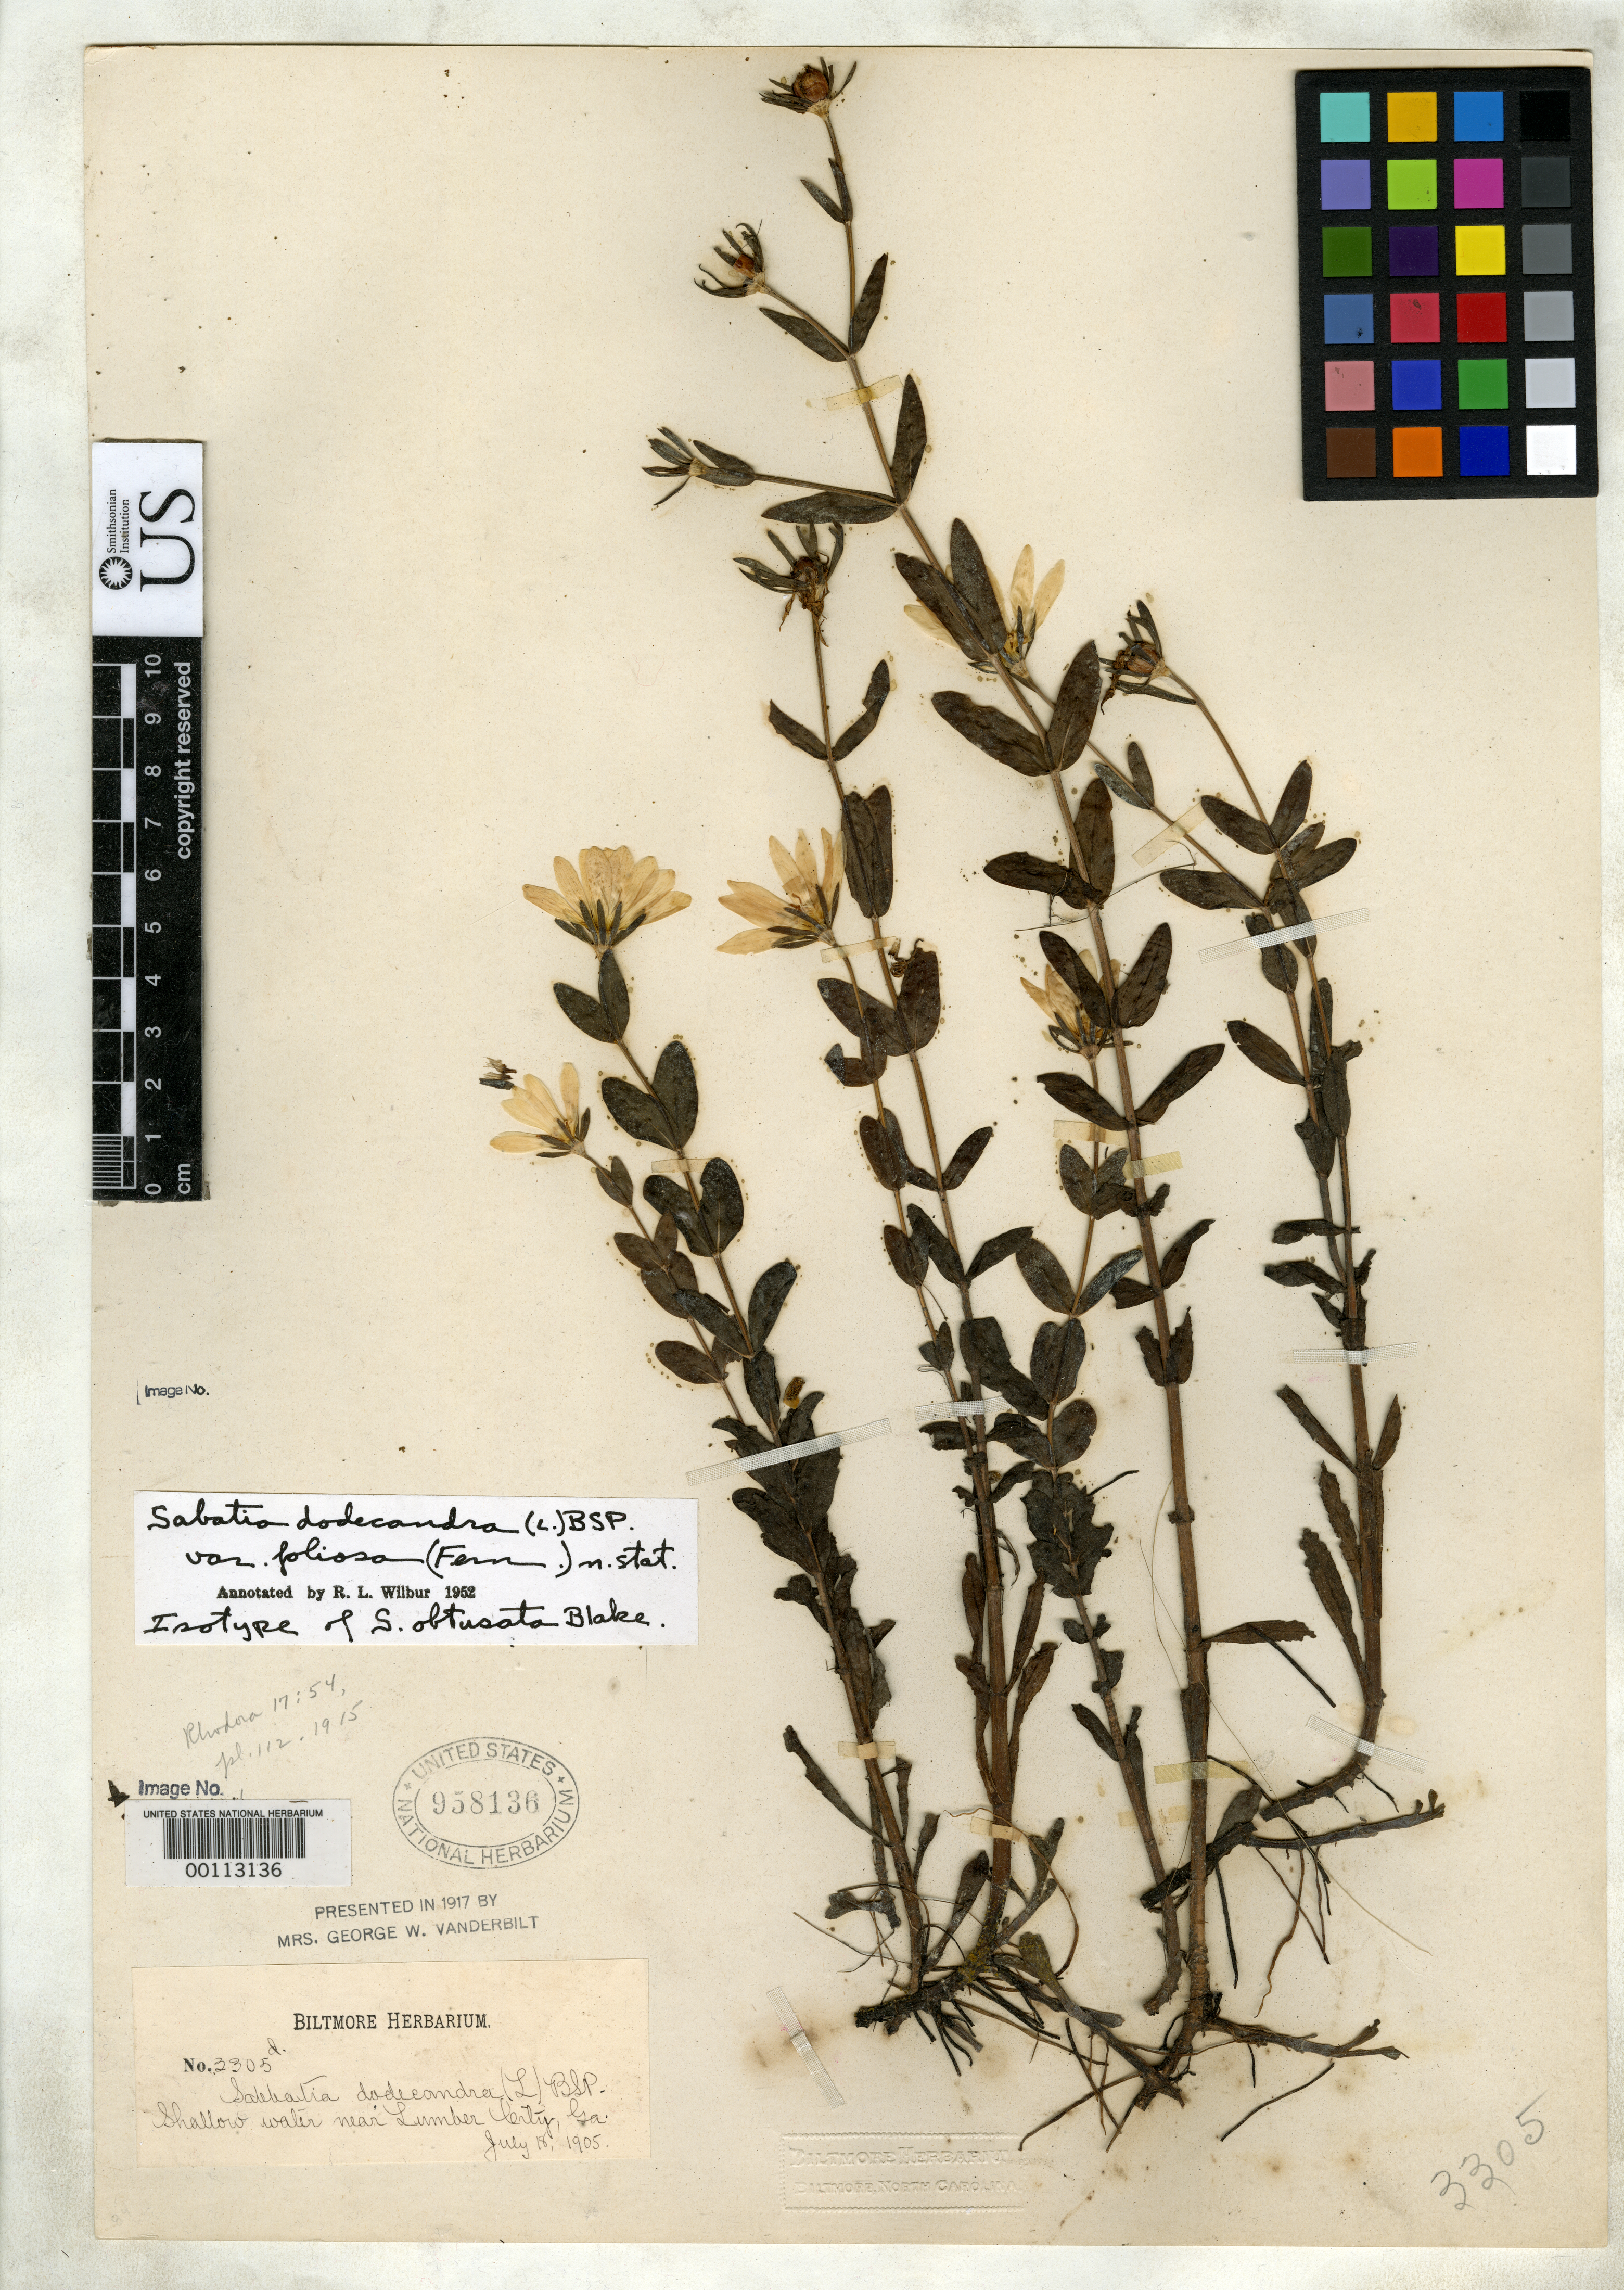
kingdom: Plantae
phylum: Tracheophyta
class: Magnoliopsida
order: Gentianales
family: Gentianaceae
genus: Sabatia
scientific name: Sabatia obtusata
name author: S.F. Blake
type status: Isotype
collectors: ex herb. Biltmore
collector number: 3305 d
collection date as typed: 18 Jul 1905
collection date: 1905-07-18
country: United States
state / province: Georgia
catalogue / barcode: US 958136